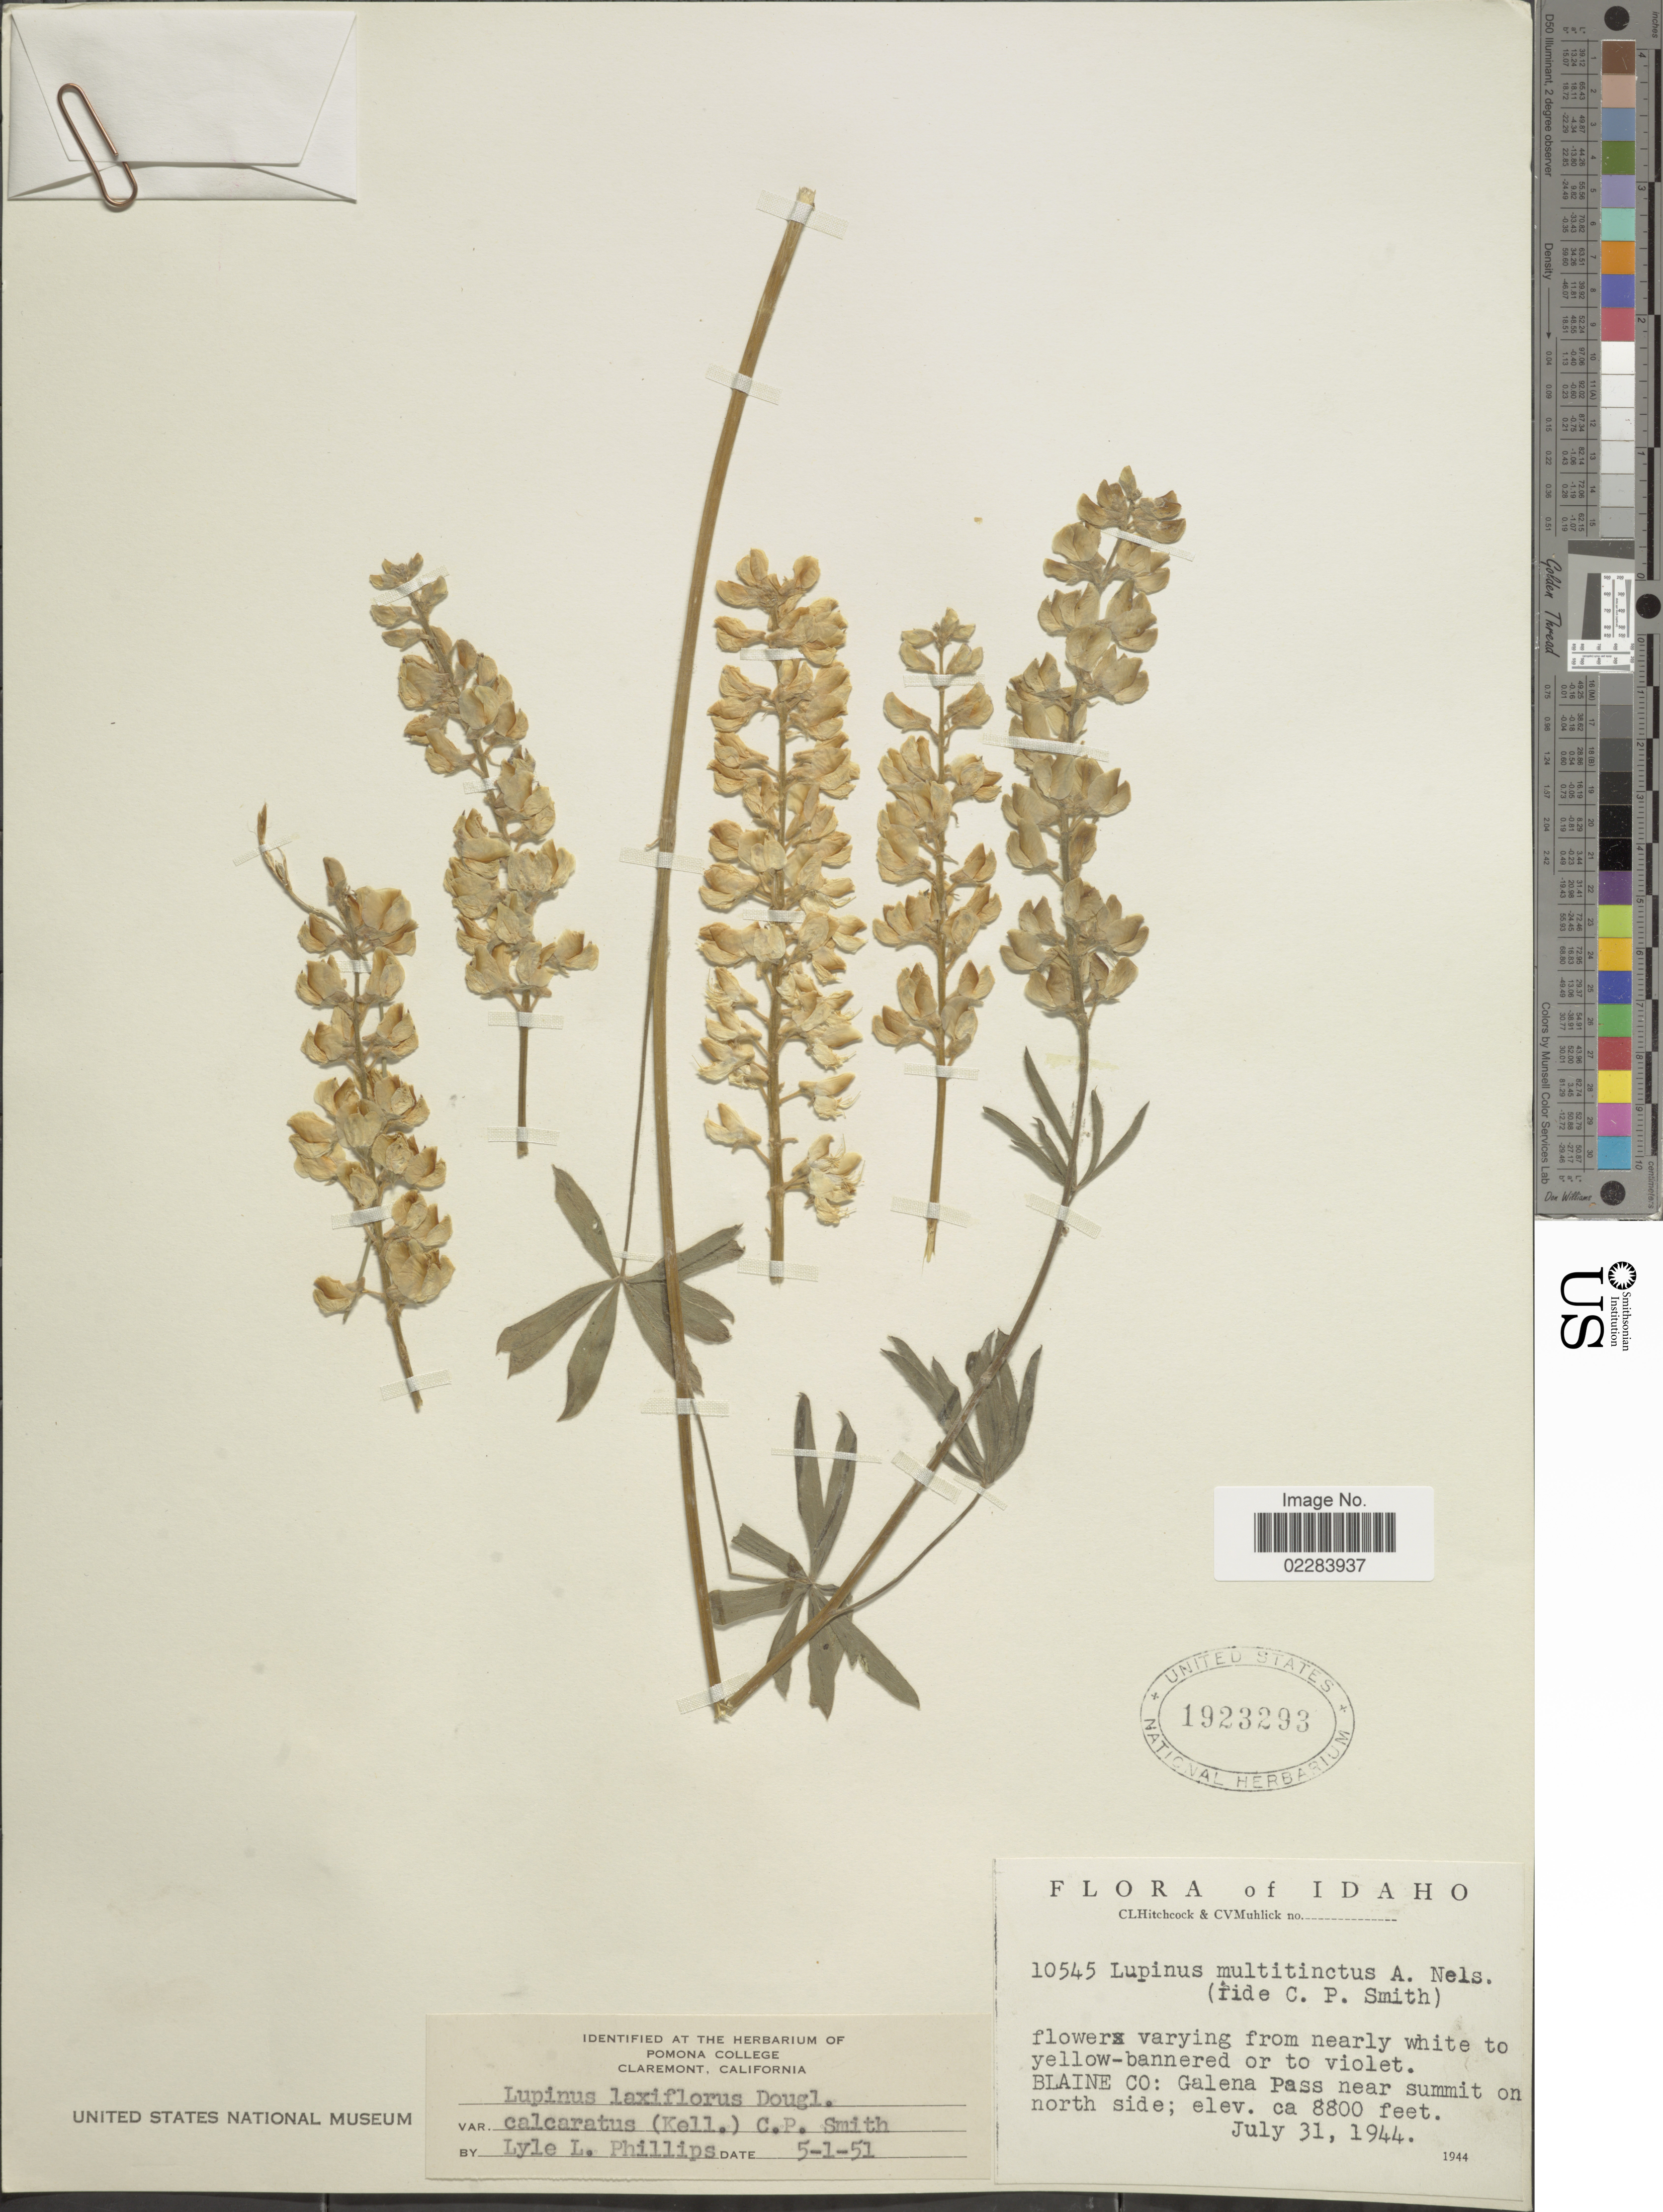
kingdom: Plantae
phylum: Tracheophyta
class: Magnoliopsida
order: Fabales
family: Fabaceae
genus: Lupinus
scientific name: Lupinus arbustus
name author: Lindl.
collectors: C. L. Hitchcock & C. V. Muhlick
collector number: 10545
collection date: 1944-07-31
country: United States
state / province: Idaho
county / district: Blaine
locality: Galena Pass near summit on north side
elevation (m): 2682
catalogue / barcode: US 1923293